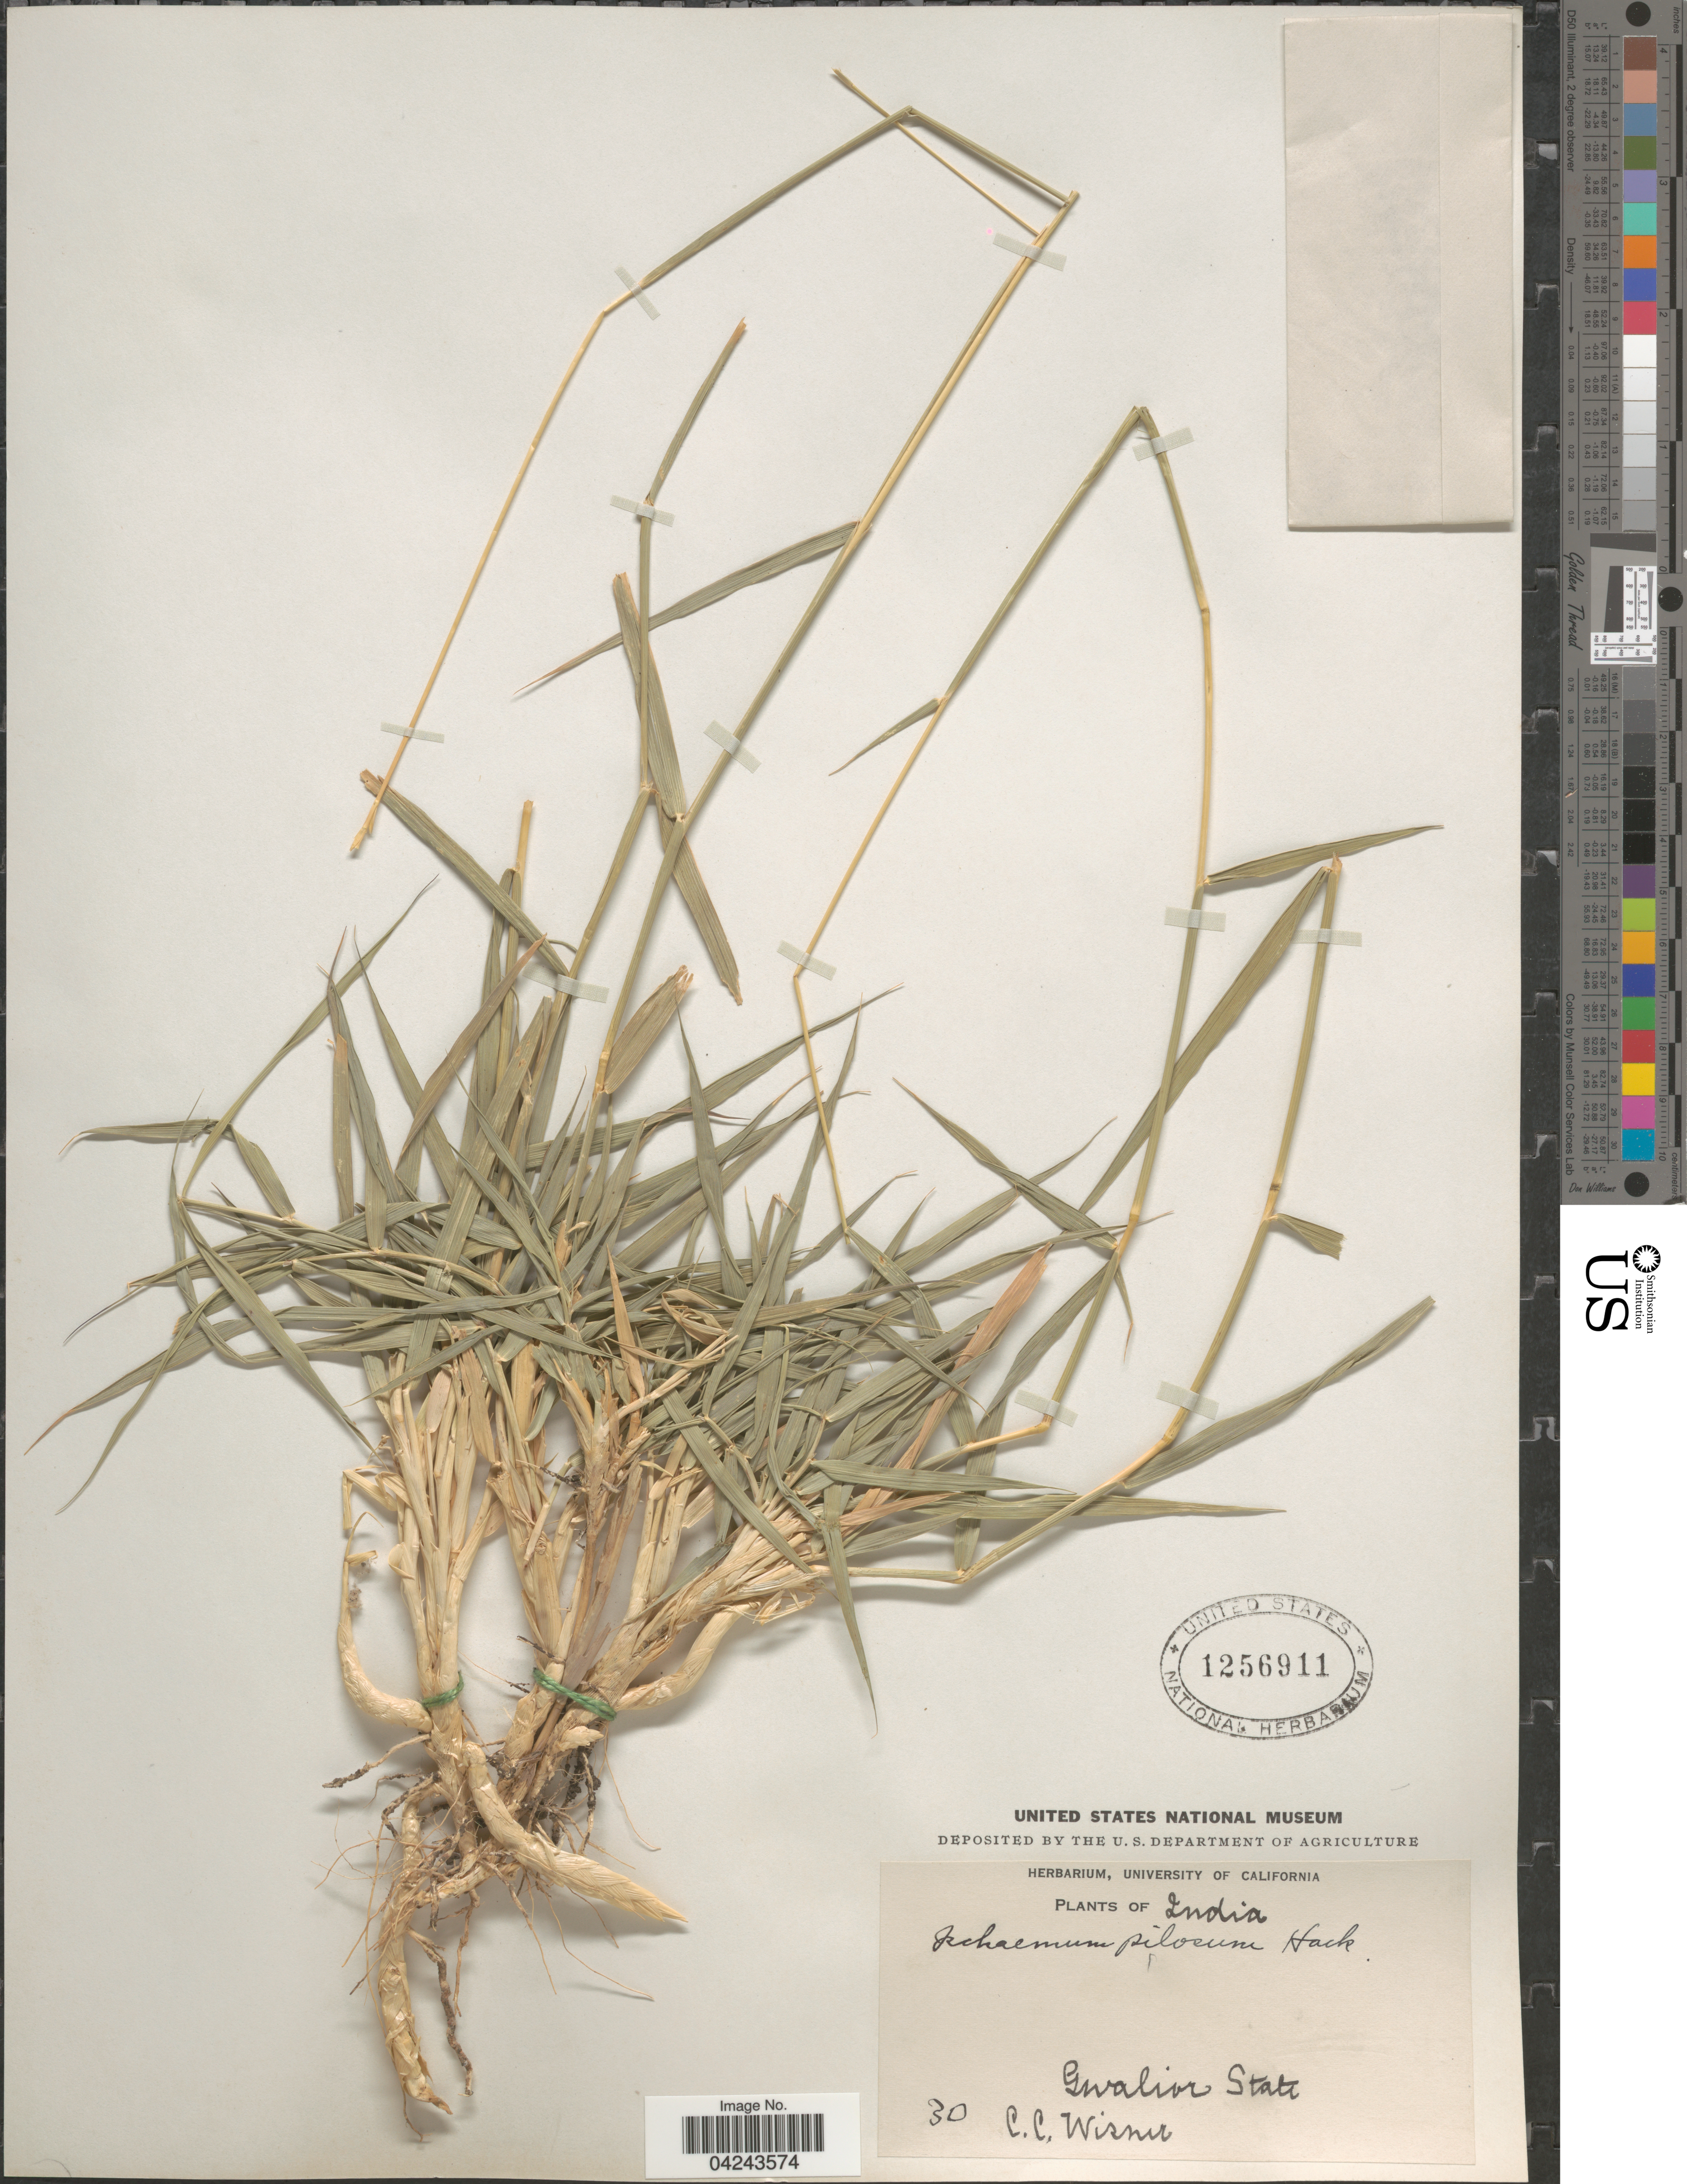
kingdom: Plantae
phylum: Tracheophyta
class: Liliopsida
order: Poales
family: Poaceae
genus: Ischaemum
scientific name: Ischaemum polystachyum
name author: J. Presl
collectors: C. Wisner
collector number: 30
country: India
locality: Gwalior State.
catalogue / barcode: US 1256911